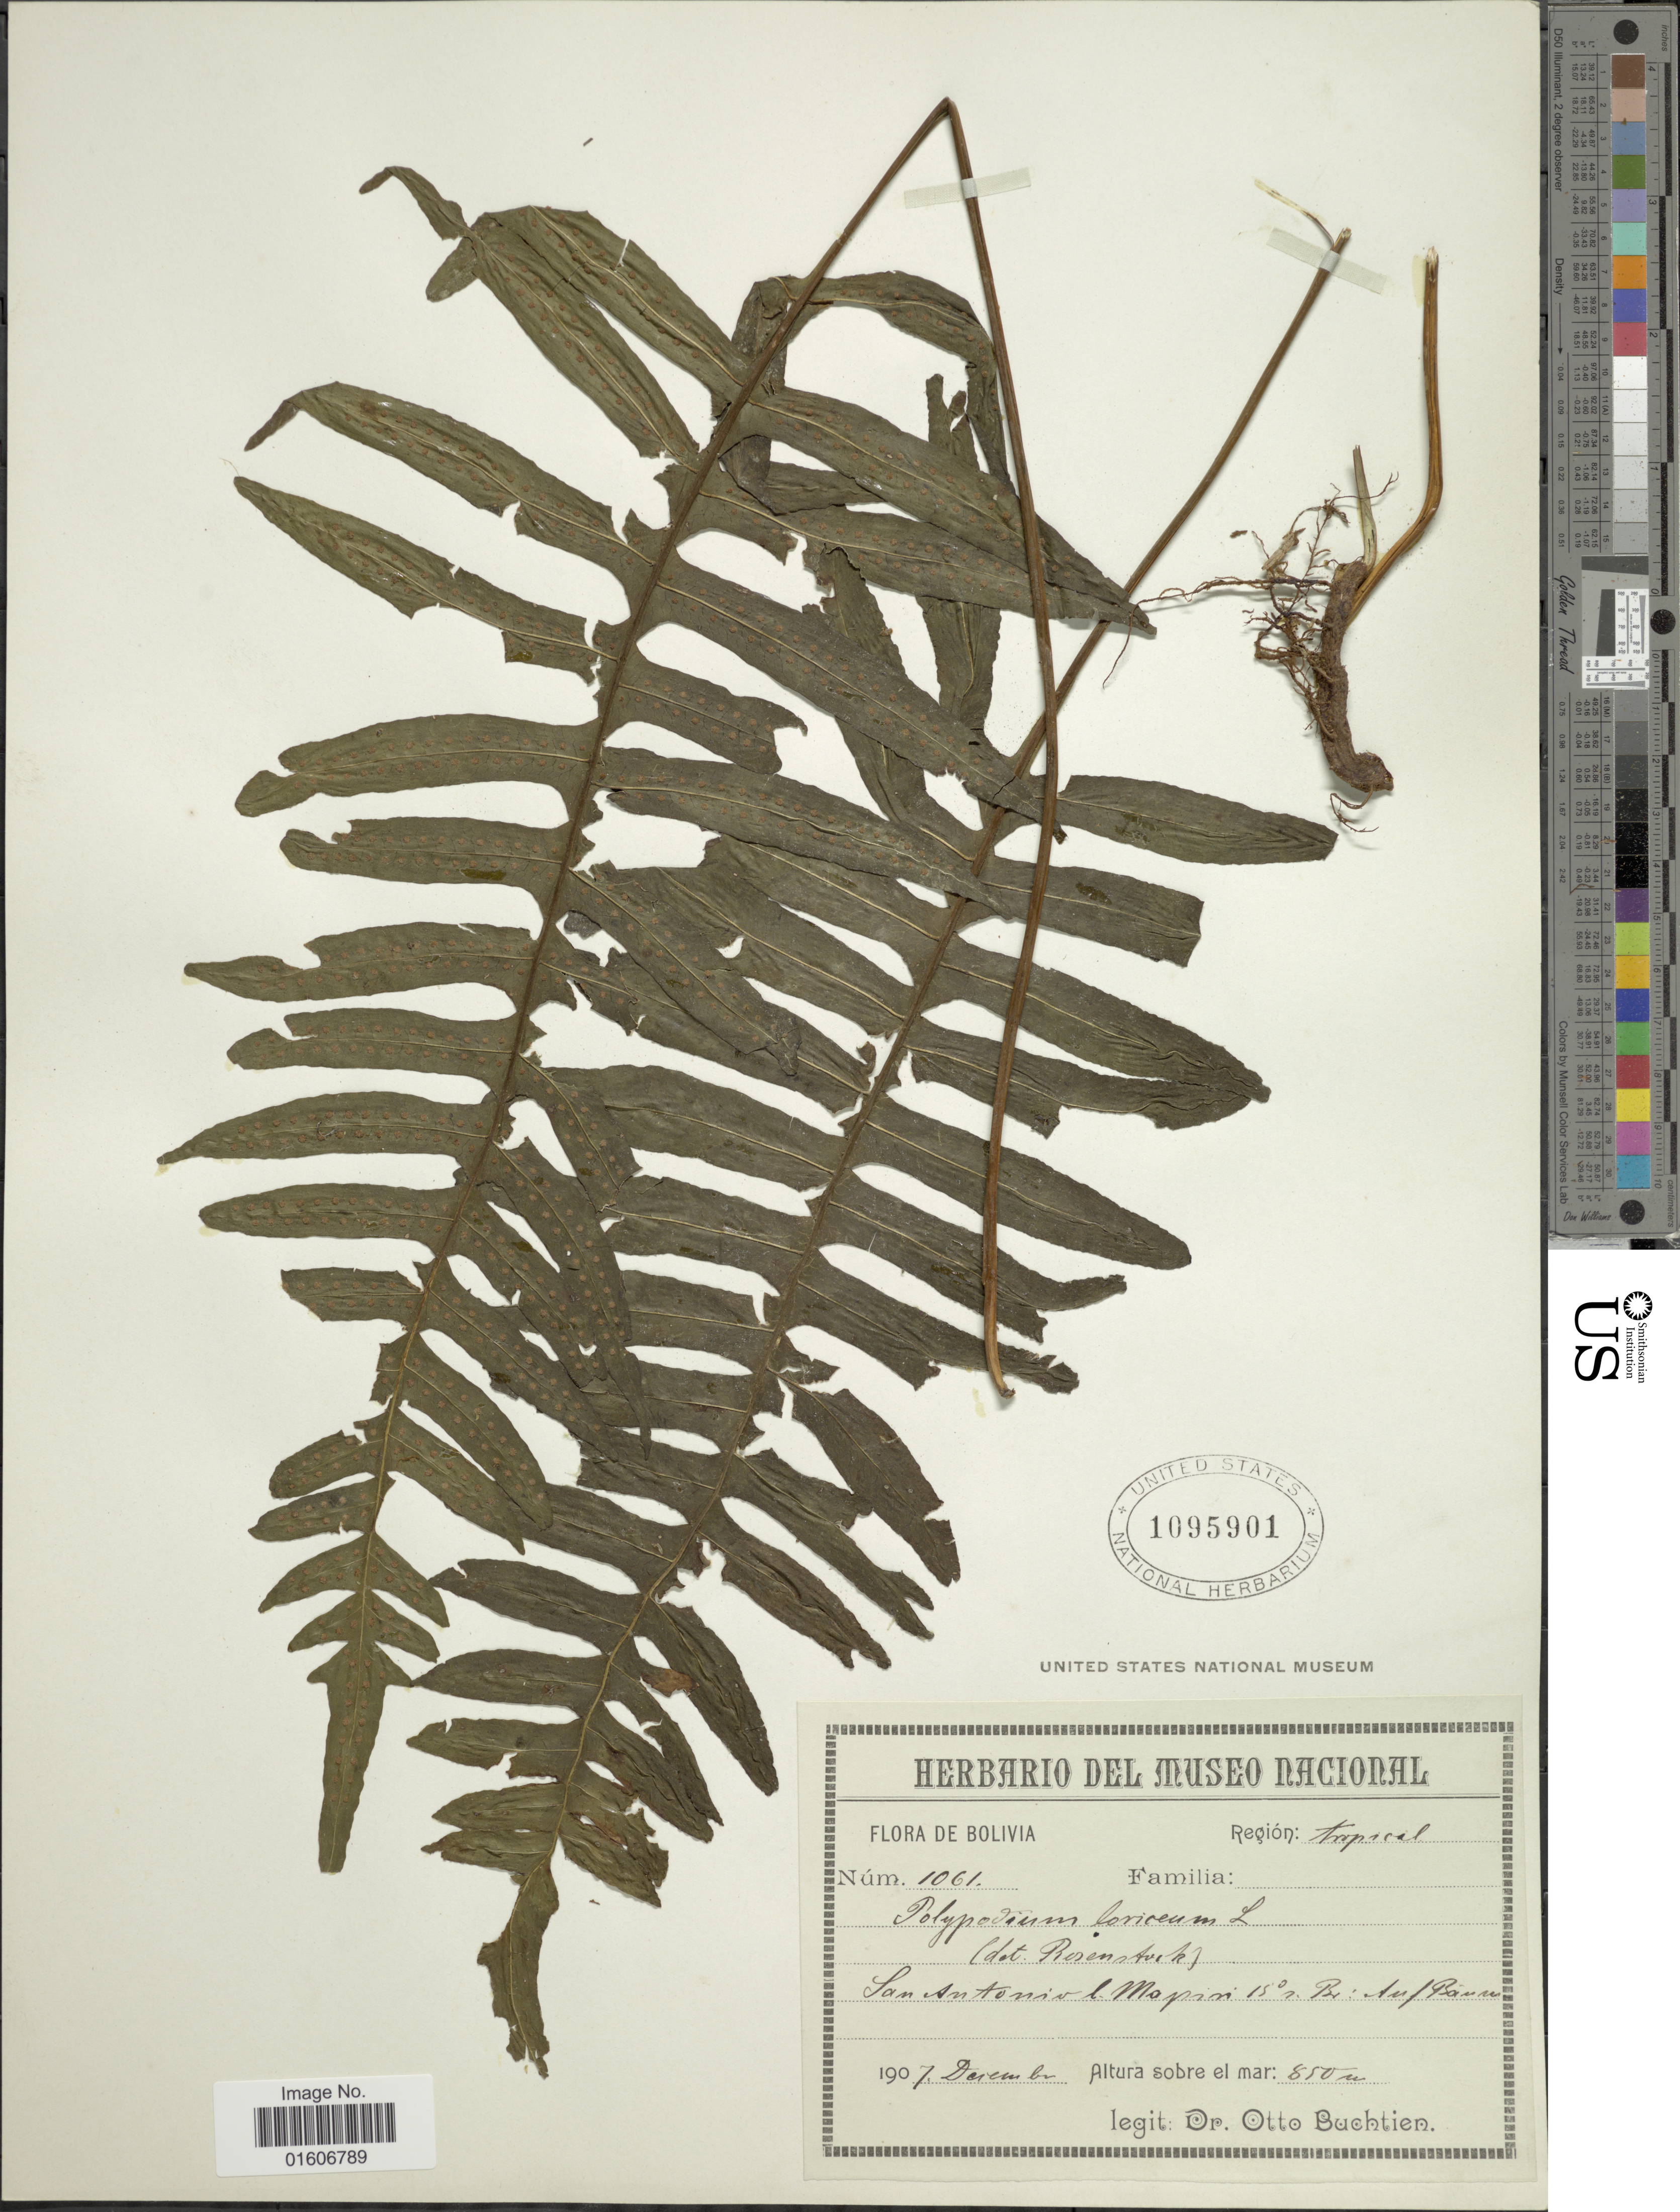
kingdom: Plantae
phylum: Tracheophyta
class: Polypodiopsida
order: Polypodiales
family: Polypodiaceae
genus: Serpocaulon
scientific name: Serpocaulon loriceum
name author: (L.) A.R. Sm.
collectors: O. Buchtien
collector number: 1061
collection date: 1907-12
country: Bolivia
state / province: La Paz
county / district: Mapiri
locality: San Antonio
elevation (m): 850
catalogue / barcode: US 1095901